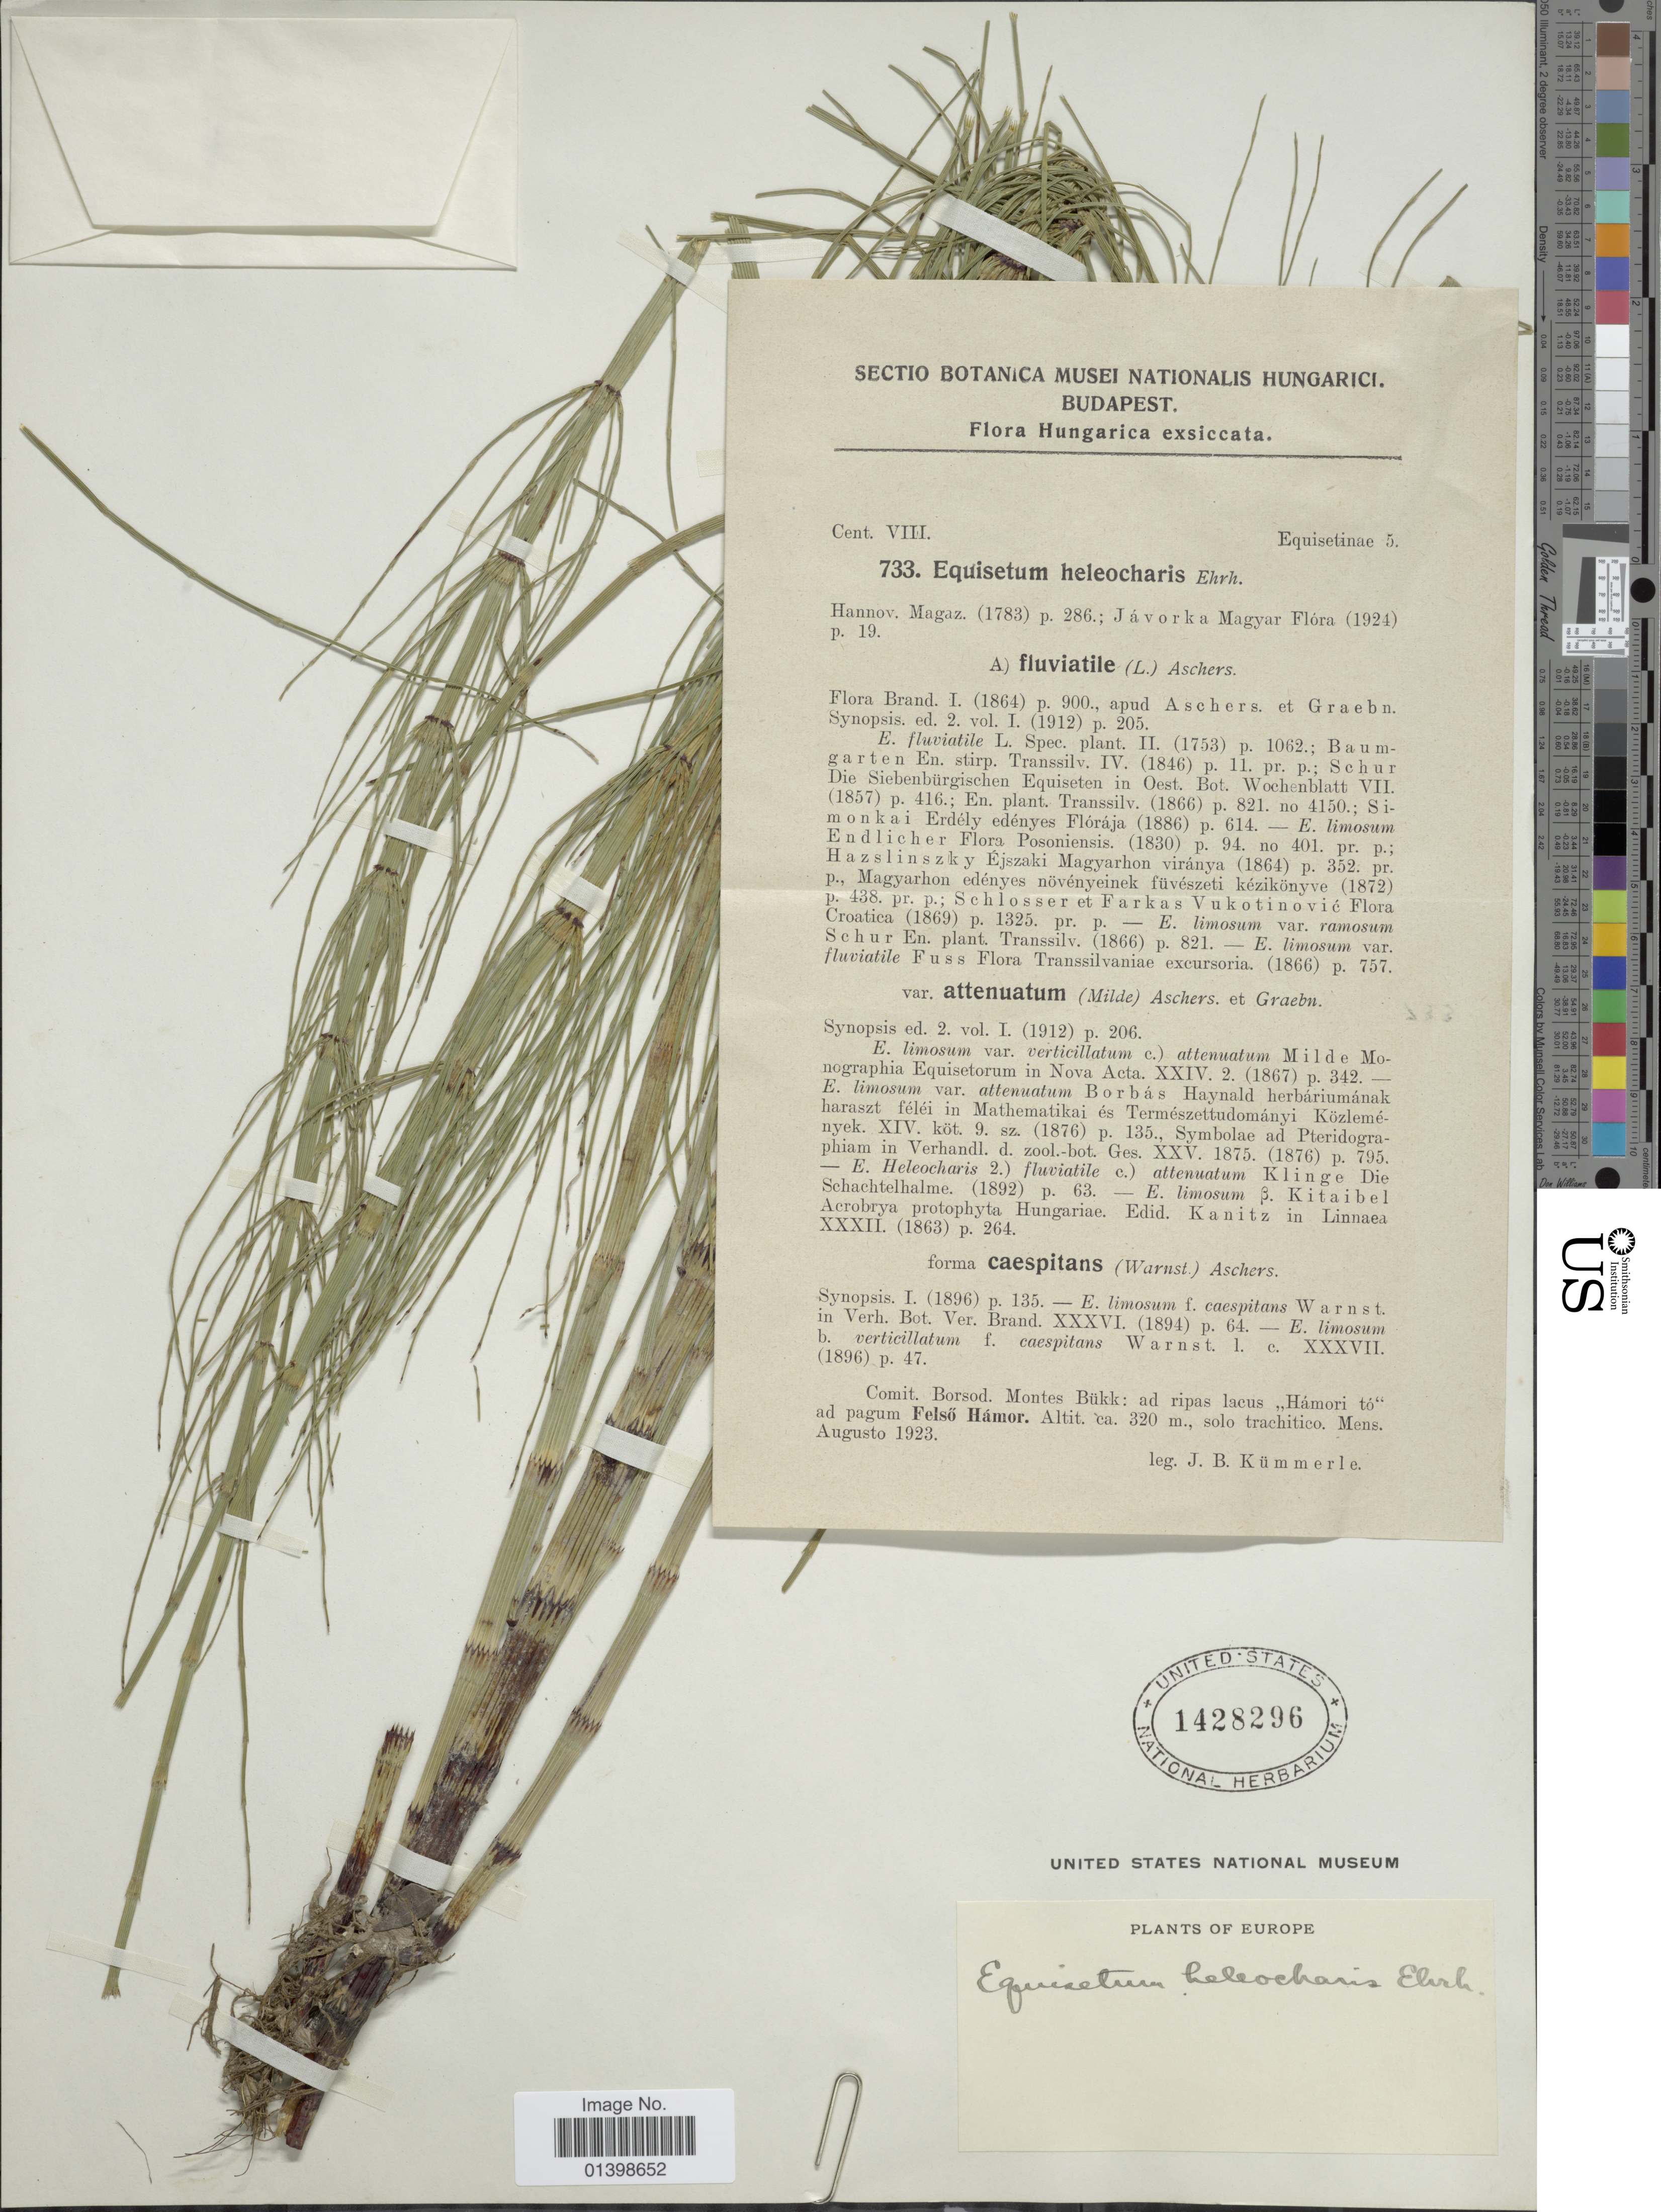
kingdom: Plantae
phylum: Tracheophyta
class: Polypodiopsida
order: Equisetales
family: Equisetaceae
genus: Equisetum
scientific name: Equisetum fluviatile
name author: L.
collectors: J. Kummerle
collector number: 733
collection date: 1923-08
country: Hungary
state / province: Budapest, Capital District of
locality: Borsod. Montes Bükk: ad ripas lacus ,,Hamori to' ad pagum Felso Hamor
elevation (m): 320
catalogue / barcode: US 1428296